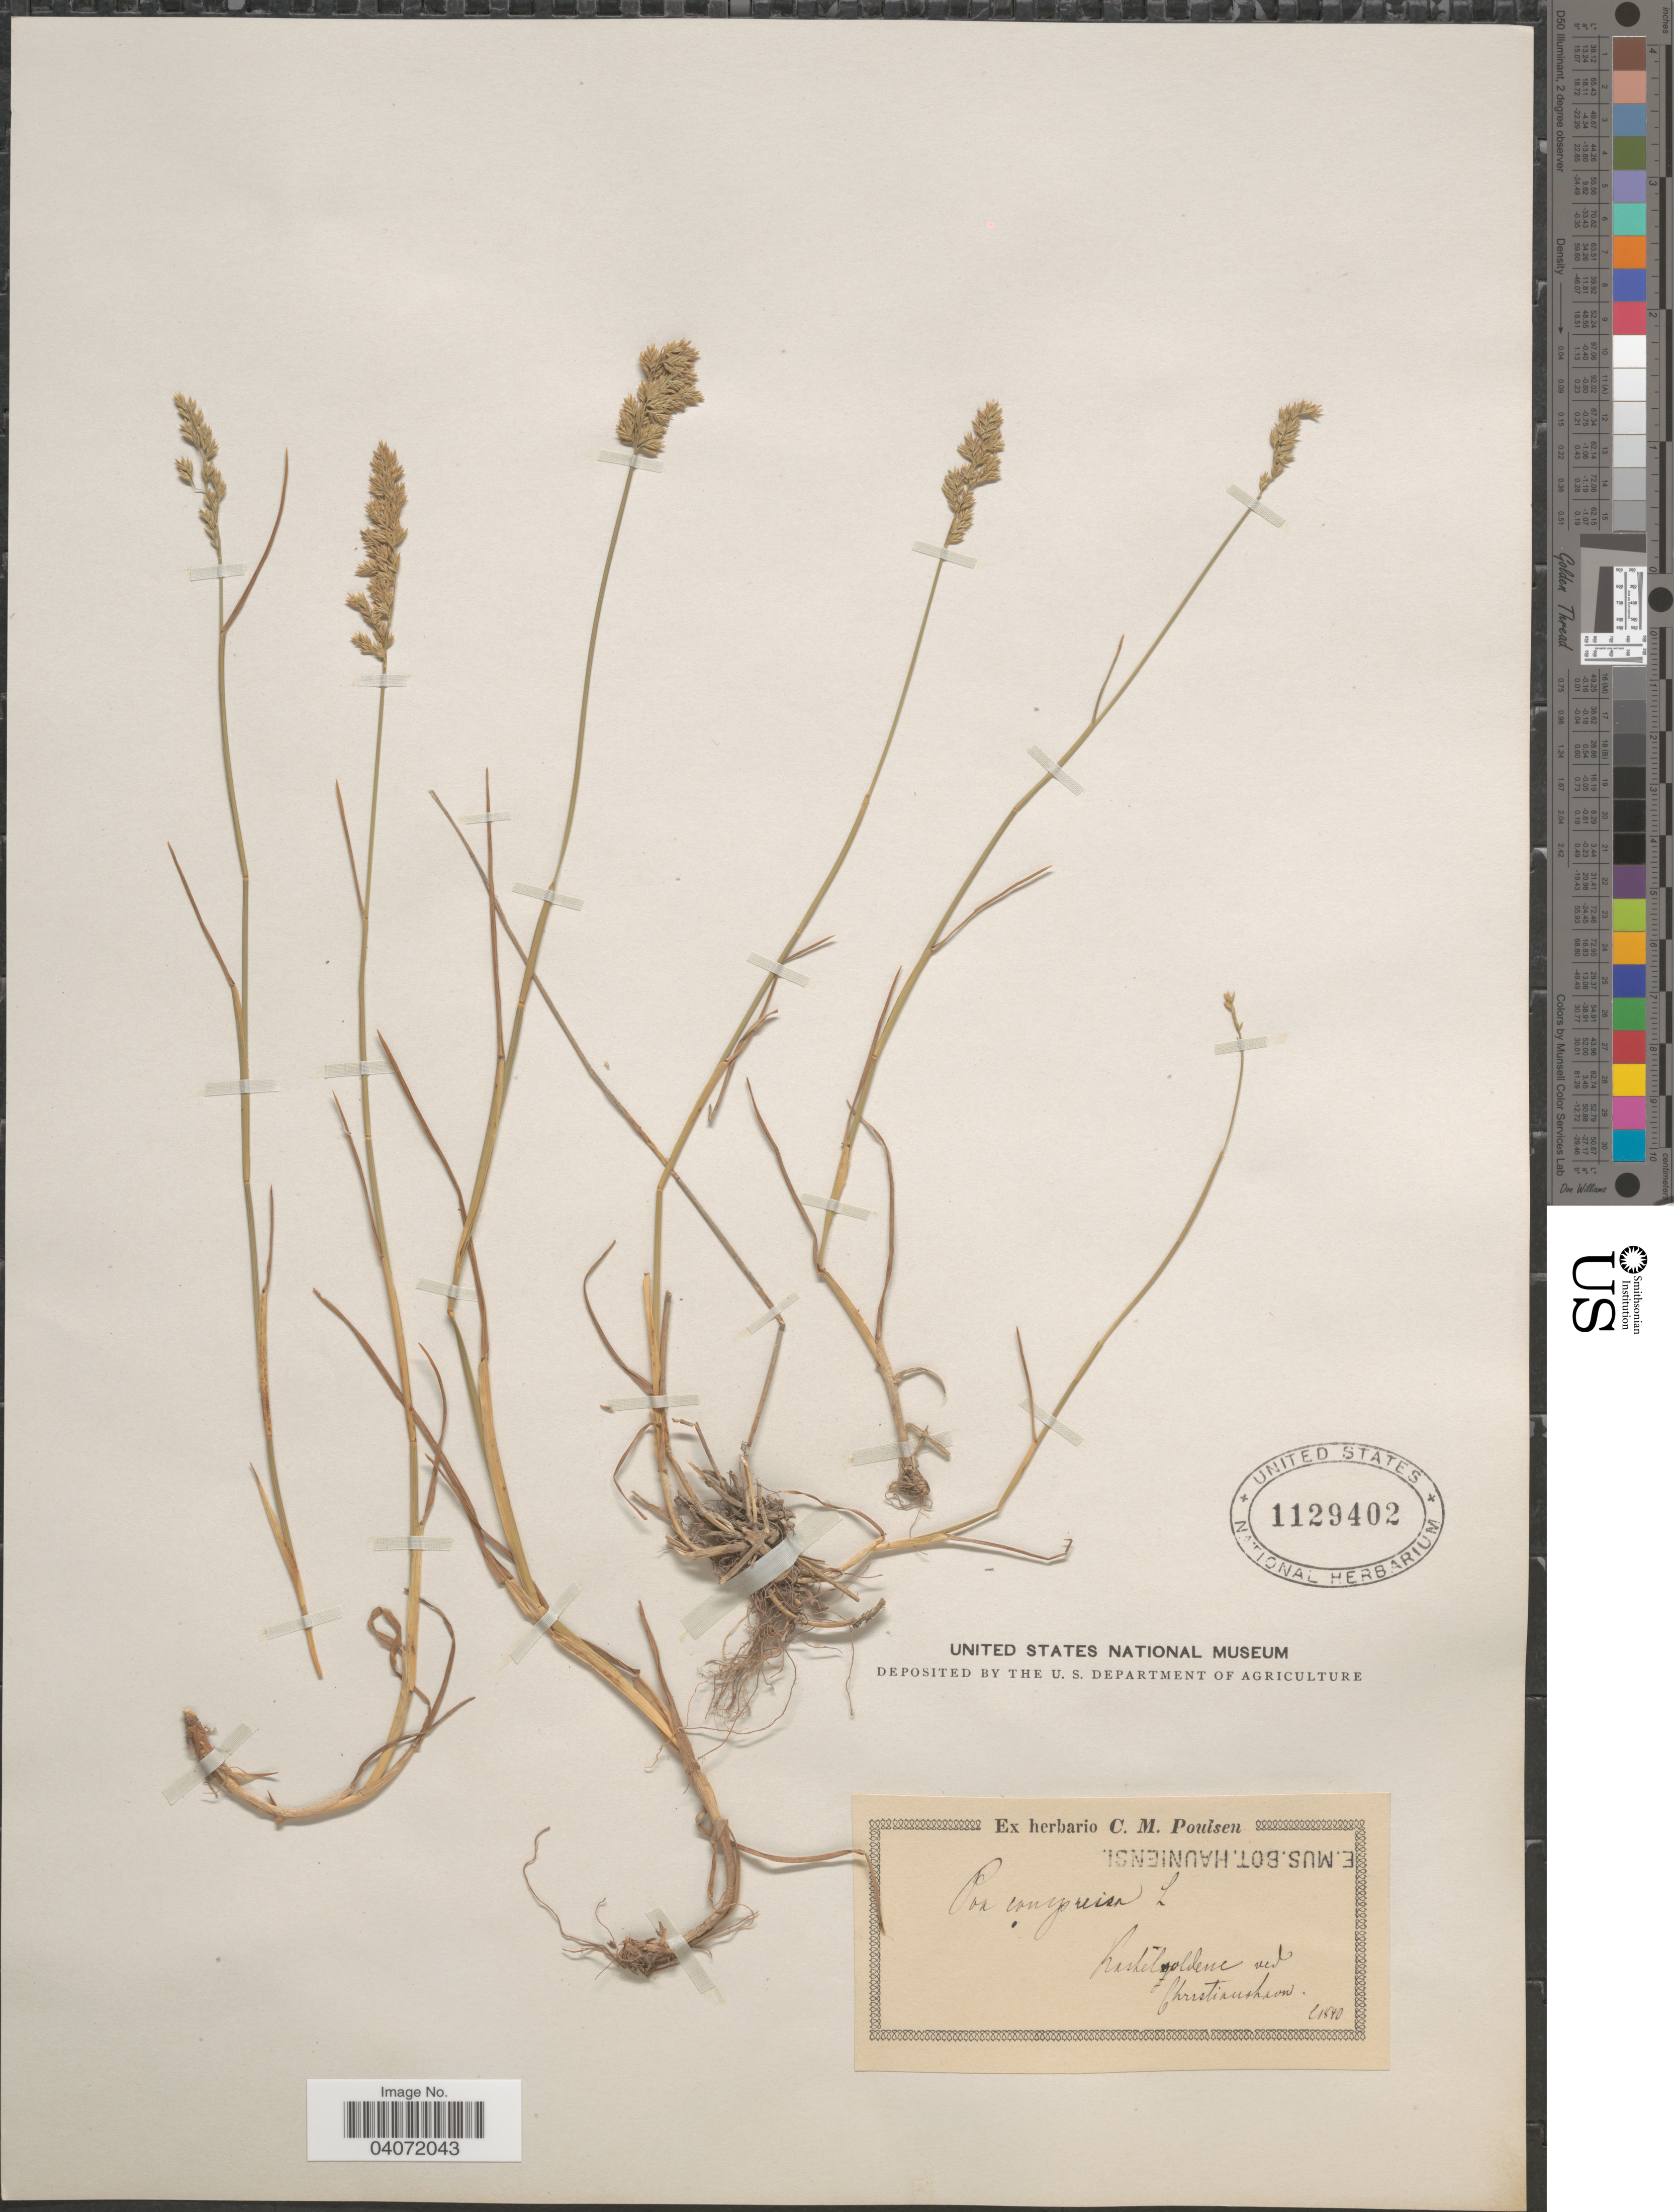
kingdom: Plantae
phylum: Tracheophyta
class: Liliopsida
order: Poales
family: Poaceae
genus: Poa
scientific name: Poa compressa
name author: L.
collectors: ex herb. C. M. Poulsen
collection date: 1840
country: Denmark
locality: Kastelvoldene ved Christianshavn.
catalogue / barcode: US 1129402